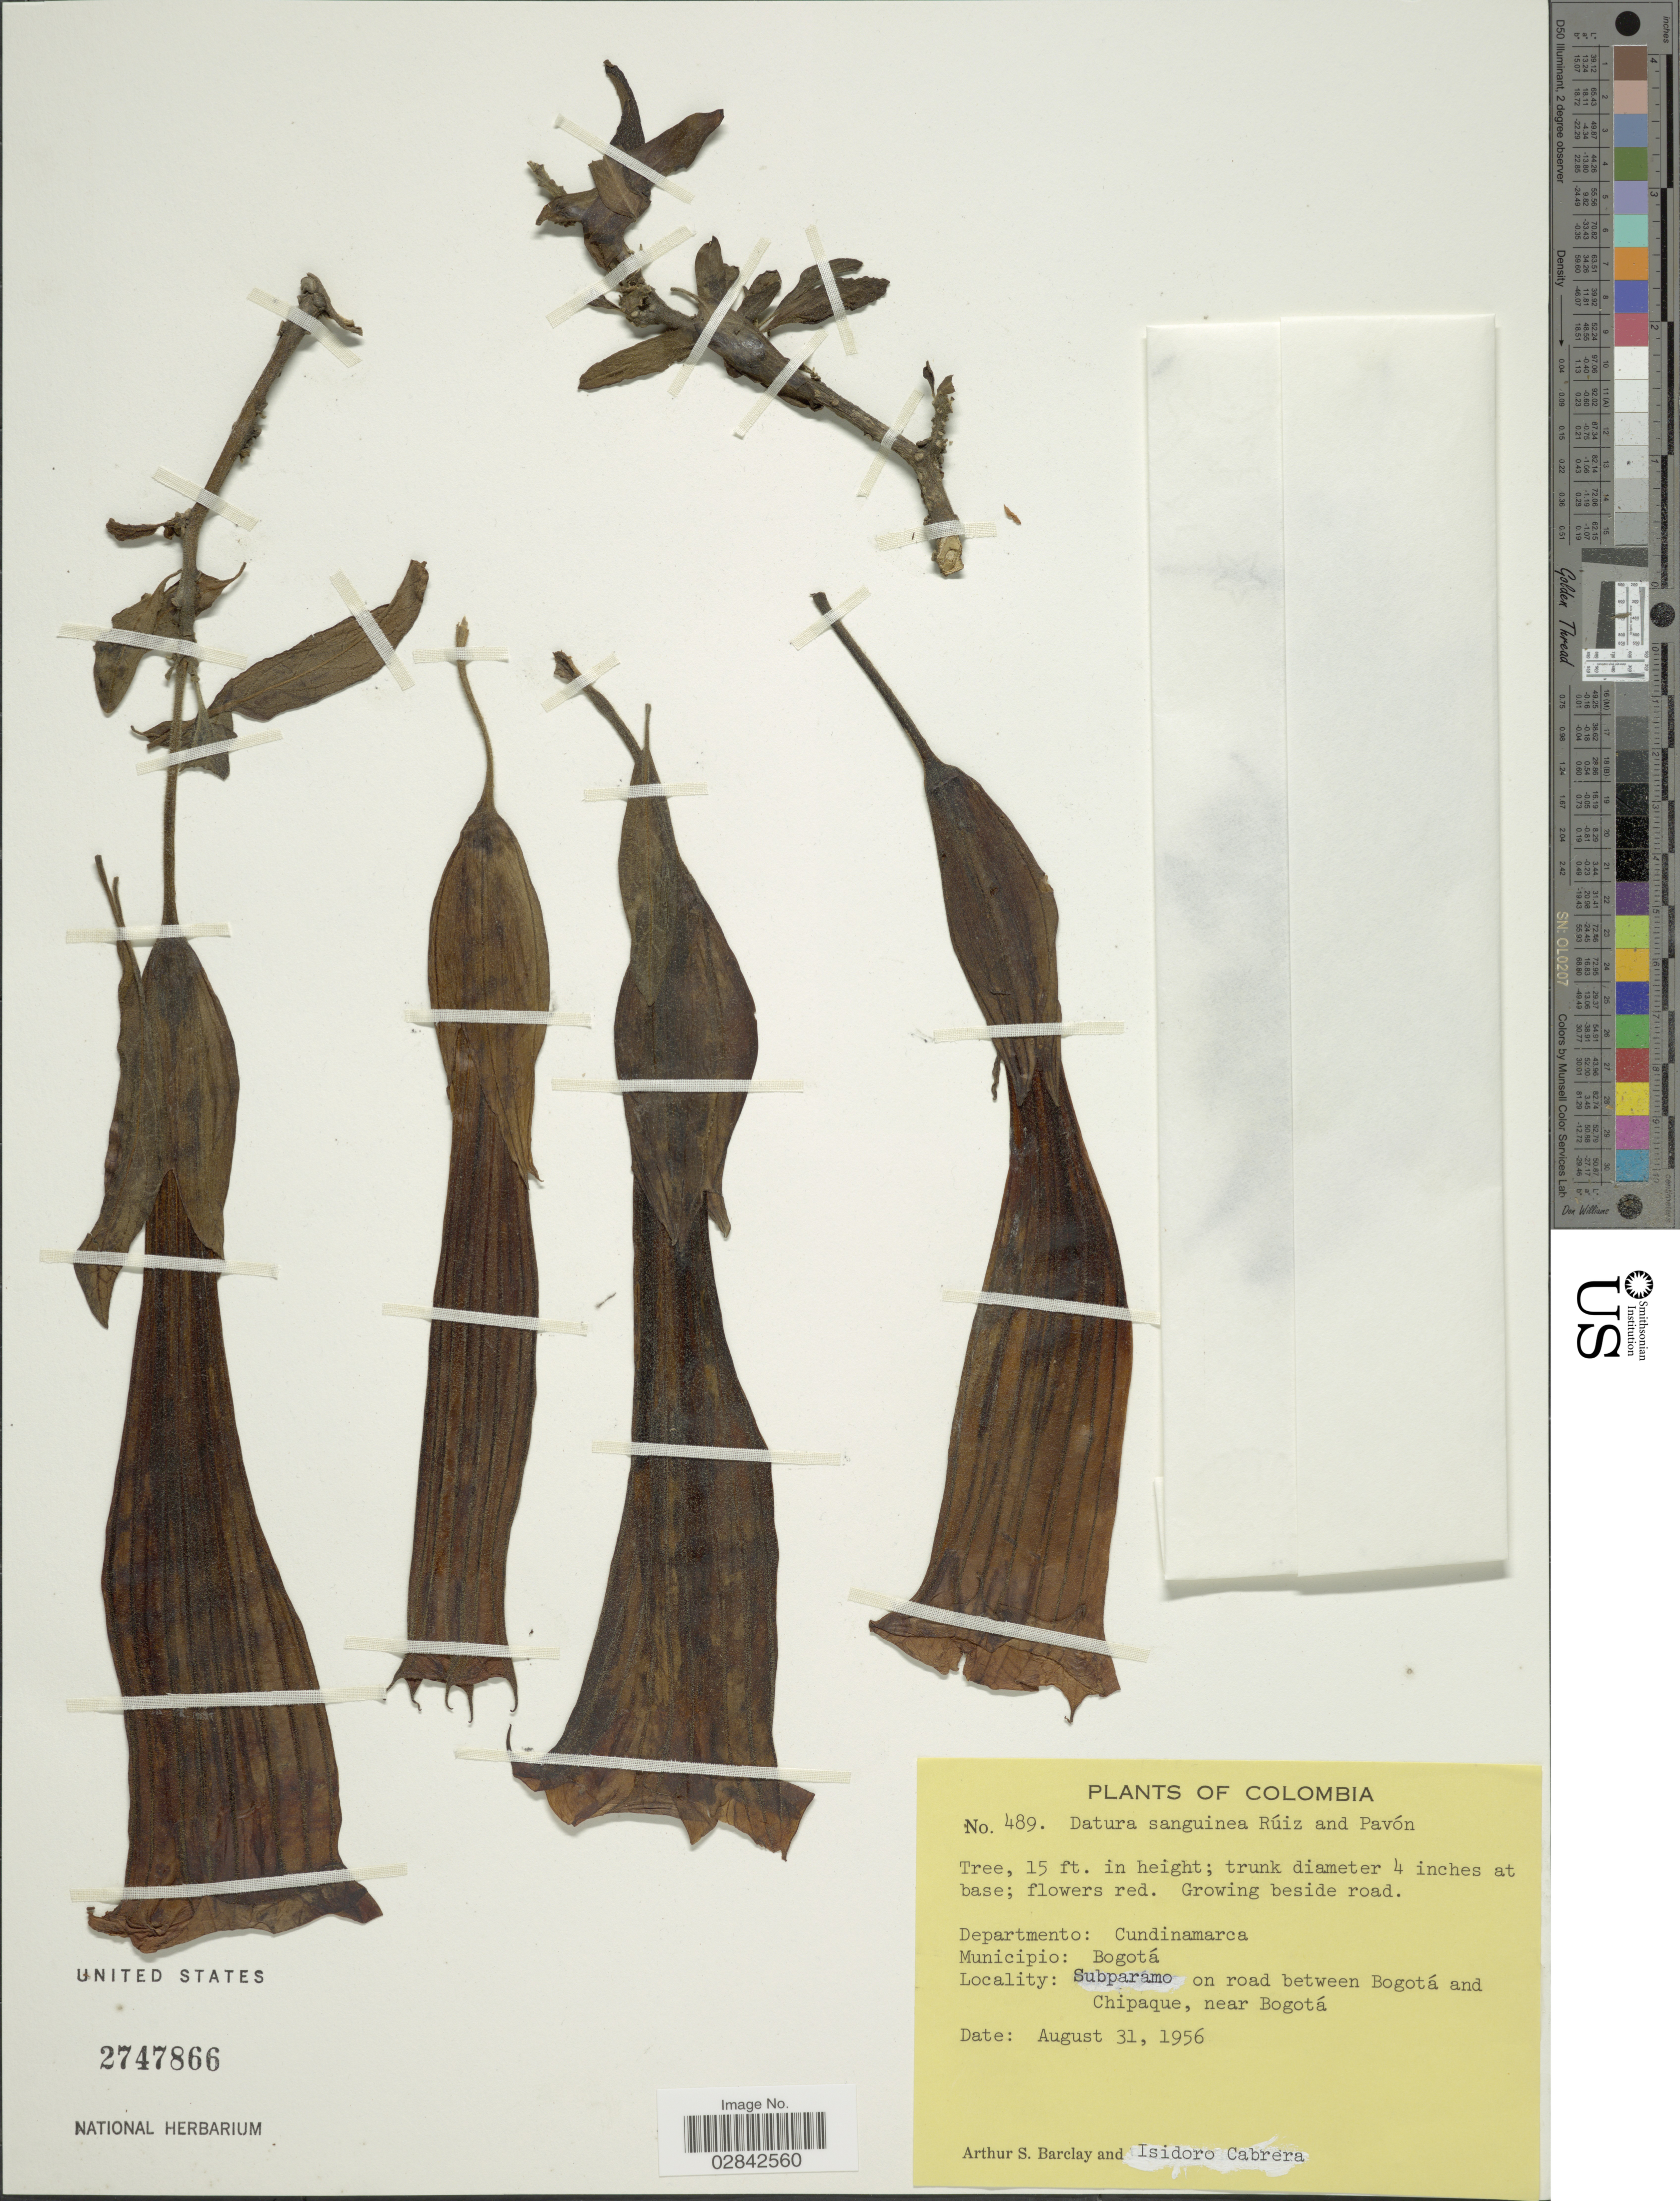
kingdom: Plantae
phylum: Tracheophyta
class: Magnoliopsida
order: Solanales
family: Solanaceae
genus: Brugmansia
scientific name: Brugmansia sanguinea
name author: (Ruiz & Pav.) D. Don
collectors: A. S. Barclay & I. Cabrera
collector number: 489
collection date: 1956-08-31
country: Colombia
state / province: Cundinamarca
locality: Departmento: Cundinamarca. Municipio: Bogotá, Subpáramo on road between Bogotá and Chipaque, near Bogotá.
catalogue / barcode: US 2747866